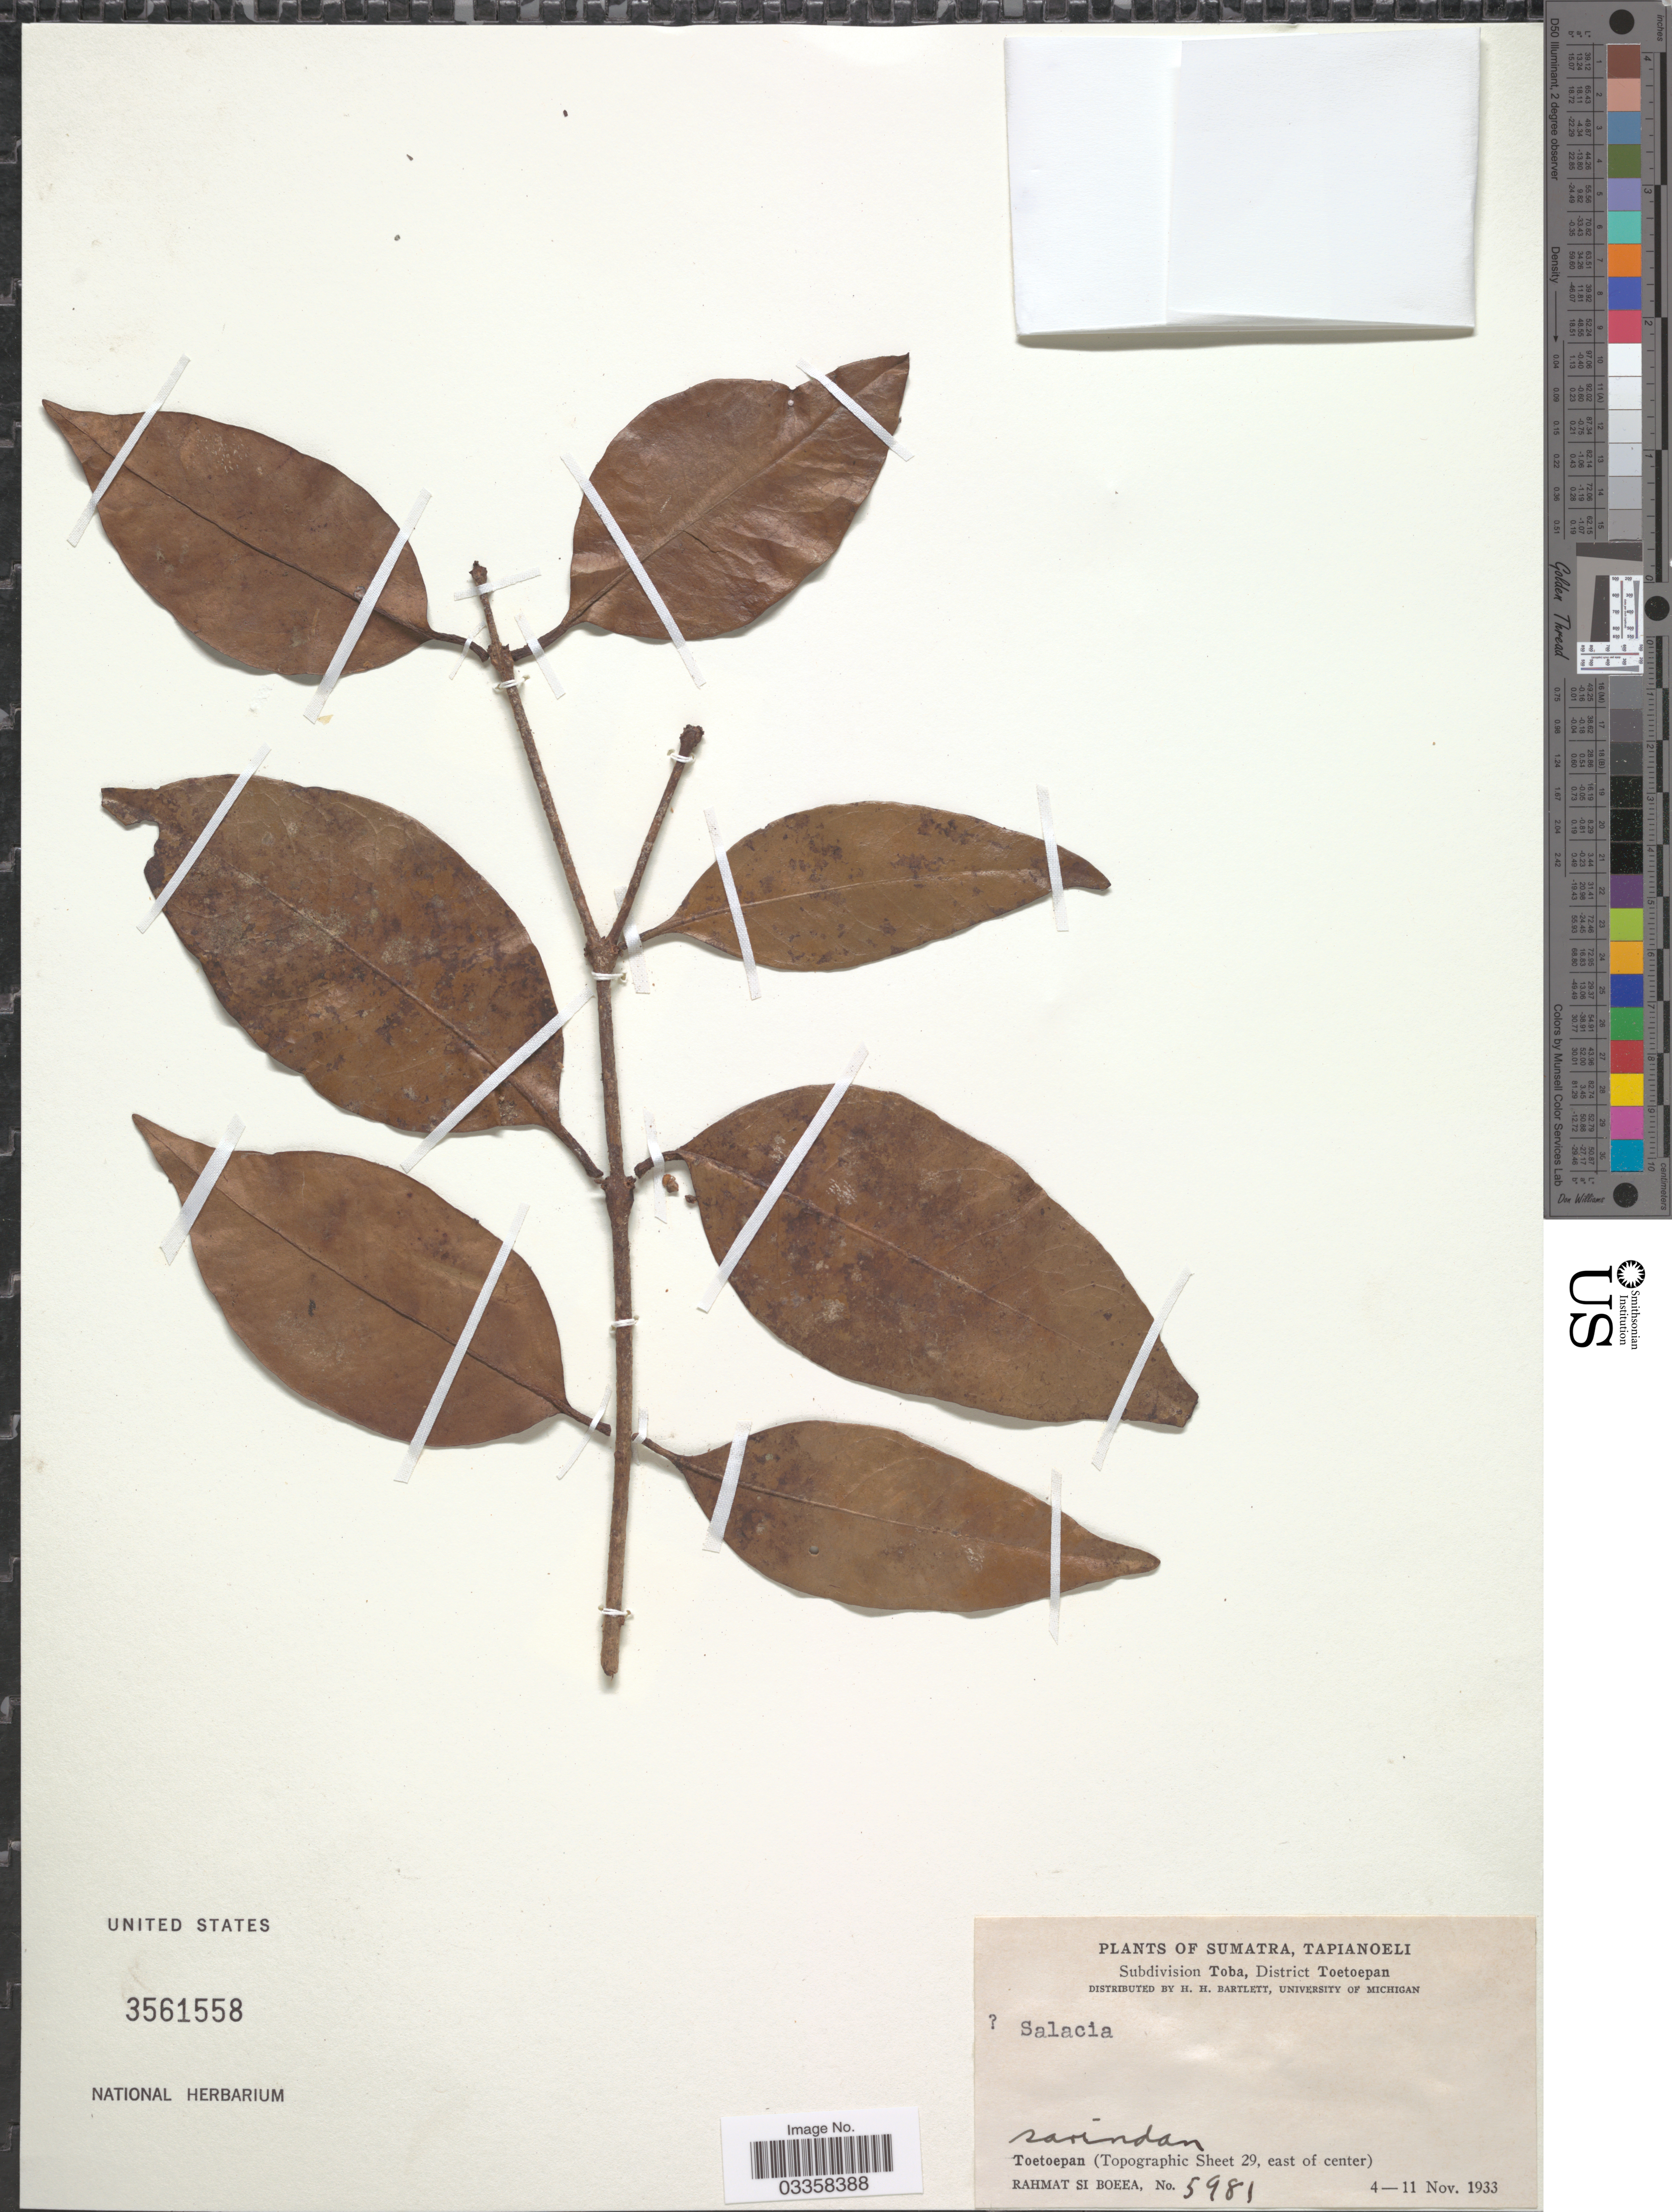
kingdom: Plantae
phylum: Tracheophyta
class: Magnoliopsida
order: Celastrales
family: Celastraceae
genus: Salacia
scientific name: Salacia sp.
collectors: Rahmat Si Boeea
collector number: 5981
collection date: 1933-11-04/1933-11-11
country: Indonesia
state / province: Sumatra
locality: Tapianoeli. Subdivision Toba, District Toetoepan. Sarindan. [unsure placement] Toetoepan (Topographic Sheet 29, east of center).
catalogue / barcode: US 3561558